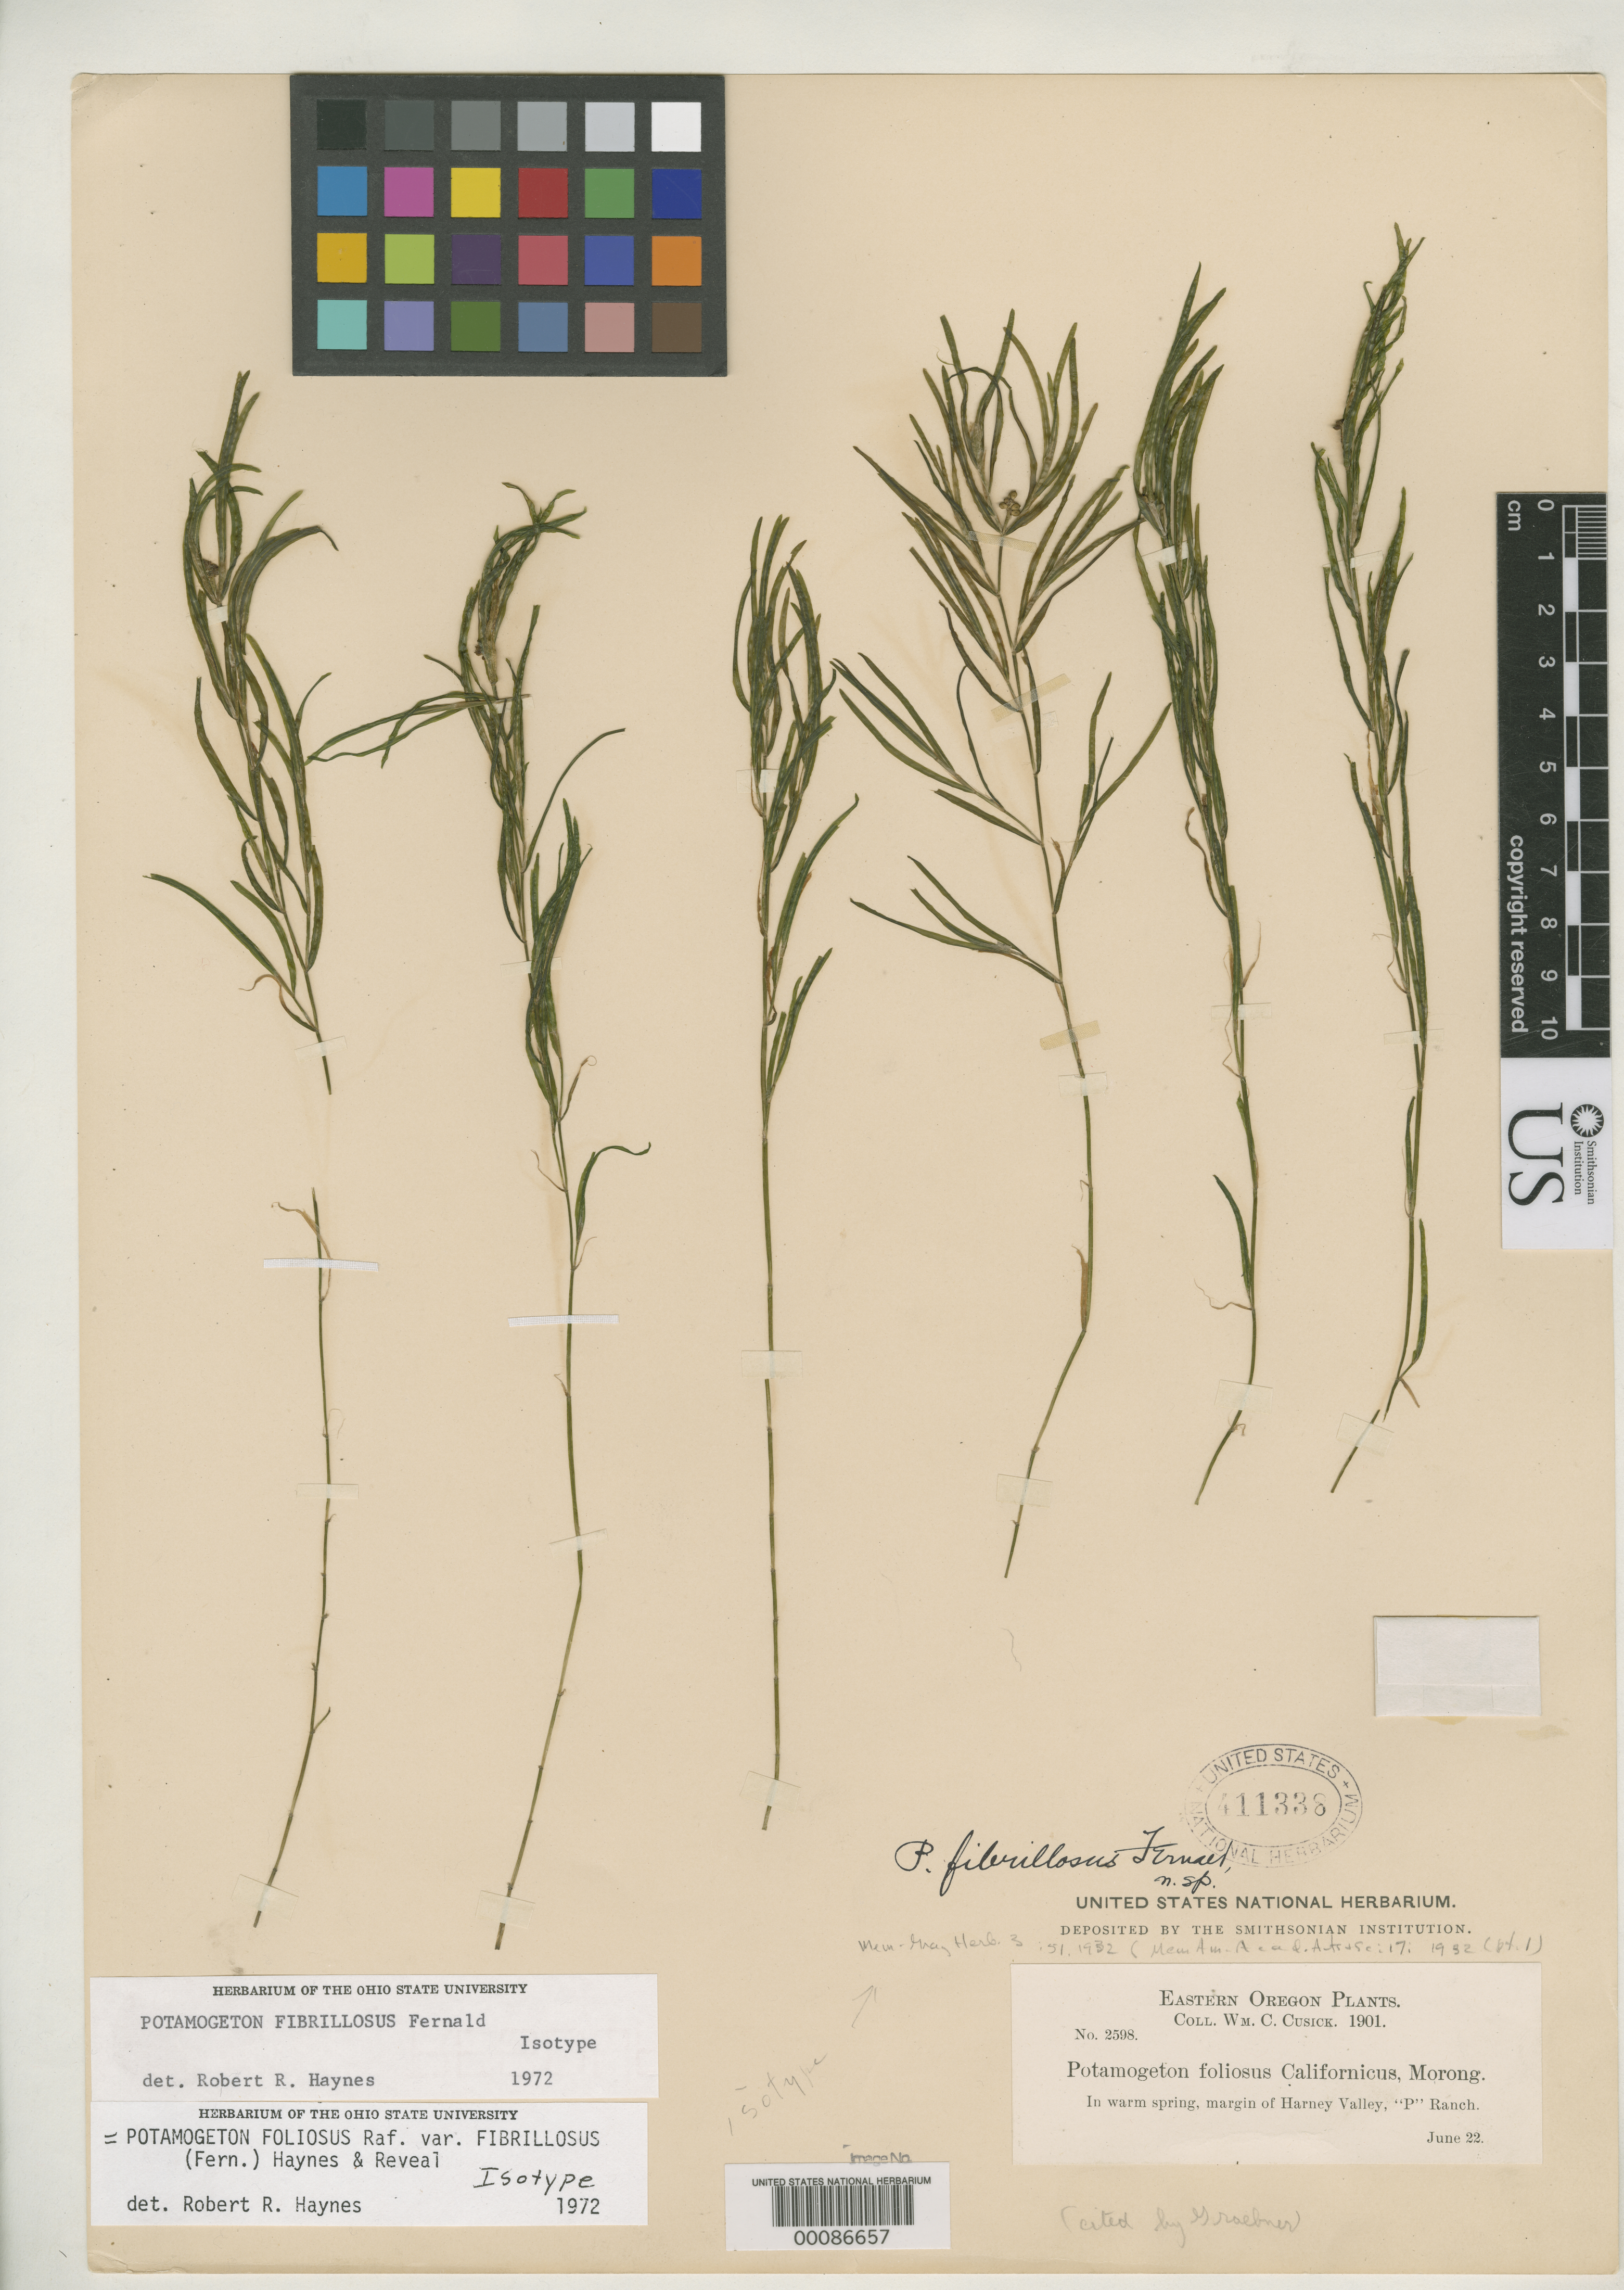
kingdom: Plantae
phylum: Tracheophyta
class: Liliopsida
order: Alismatales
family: Potamogetonaceae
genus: Potamogeton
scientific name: Potamogeton fibrillosus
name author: Fernald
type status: Isotype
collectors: W. C. Cusick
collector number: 2598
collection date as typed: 22 Jun 1901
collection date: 1901-06-22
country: United States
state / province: Oregon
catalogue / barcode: US 411338